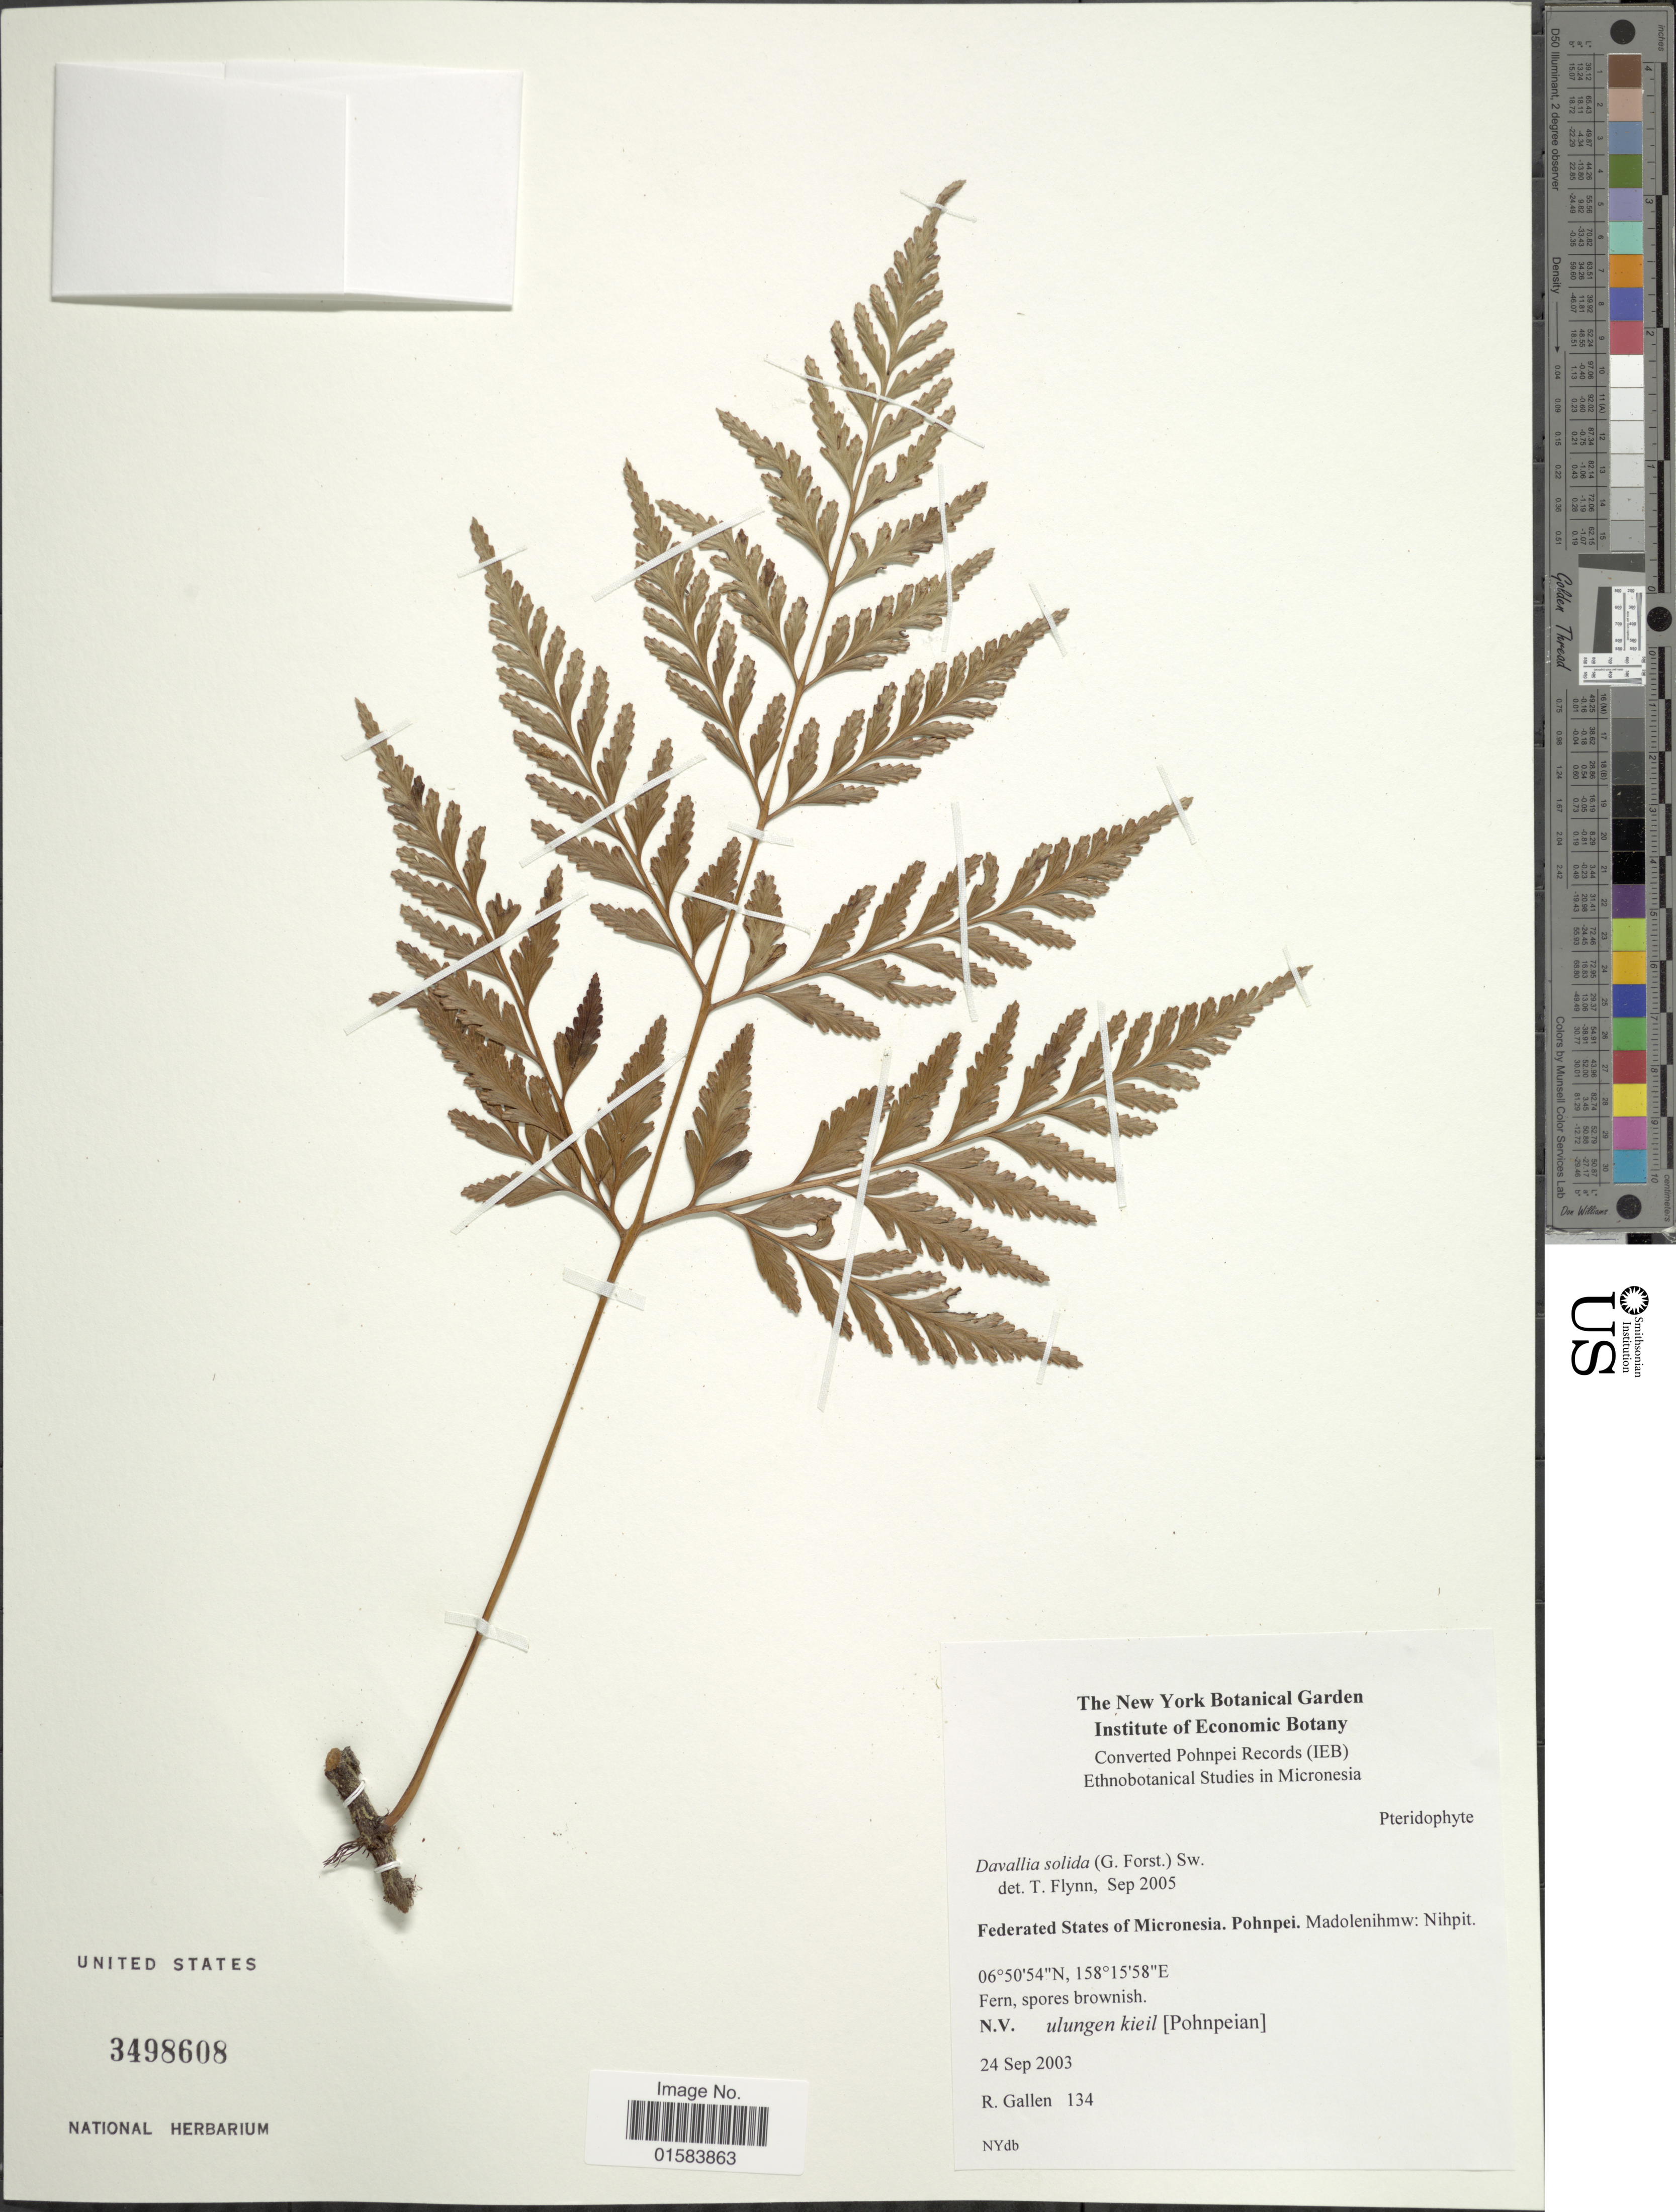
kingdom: Plantae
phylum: Tracheophyta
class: Polypodiopsida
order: Polypodiales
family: Davalliaceae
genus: Davallia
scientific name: Davallia solida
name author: (G. Forst.) Sw.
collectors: R. Gallen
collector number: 134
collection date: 2003-09-24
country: Micronesia, Federated States of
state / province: Pohnpei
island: Pohnpei [Ponape]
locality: Madolenihmw: Nihpit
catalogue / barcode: US 3498608